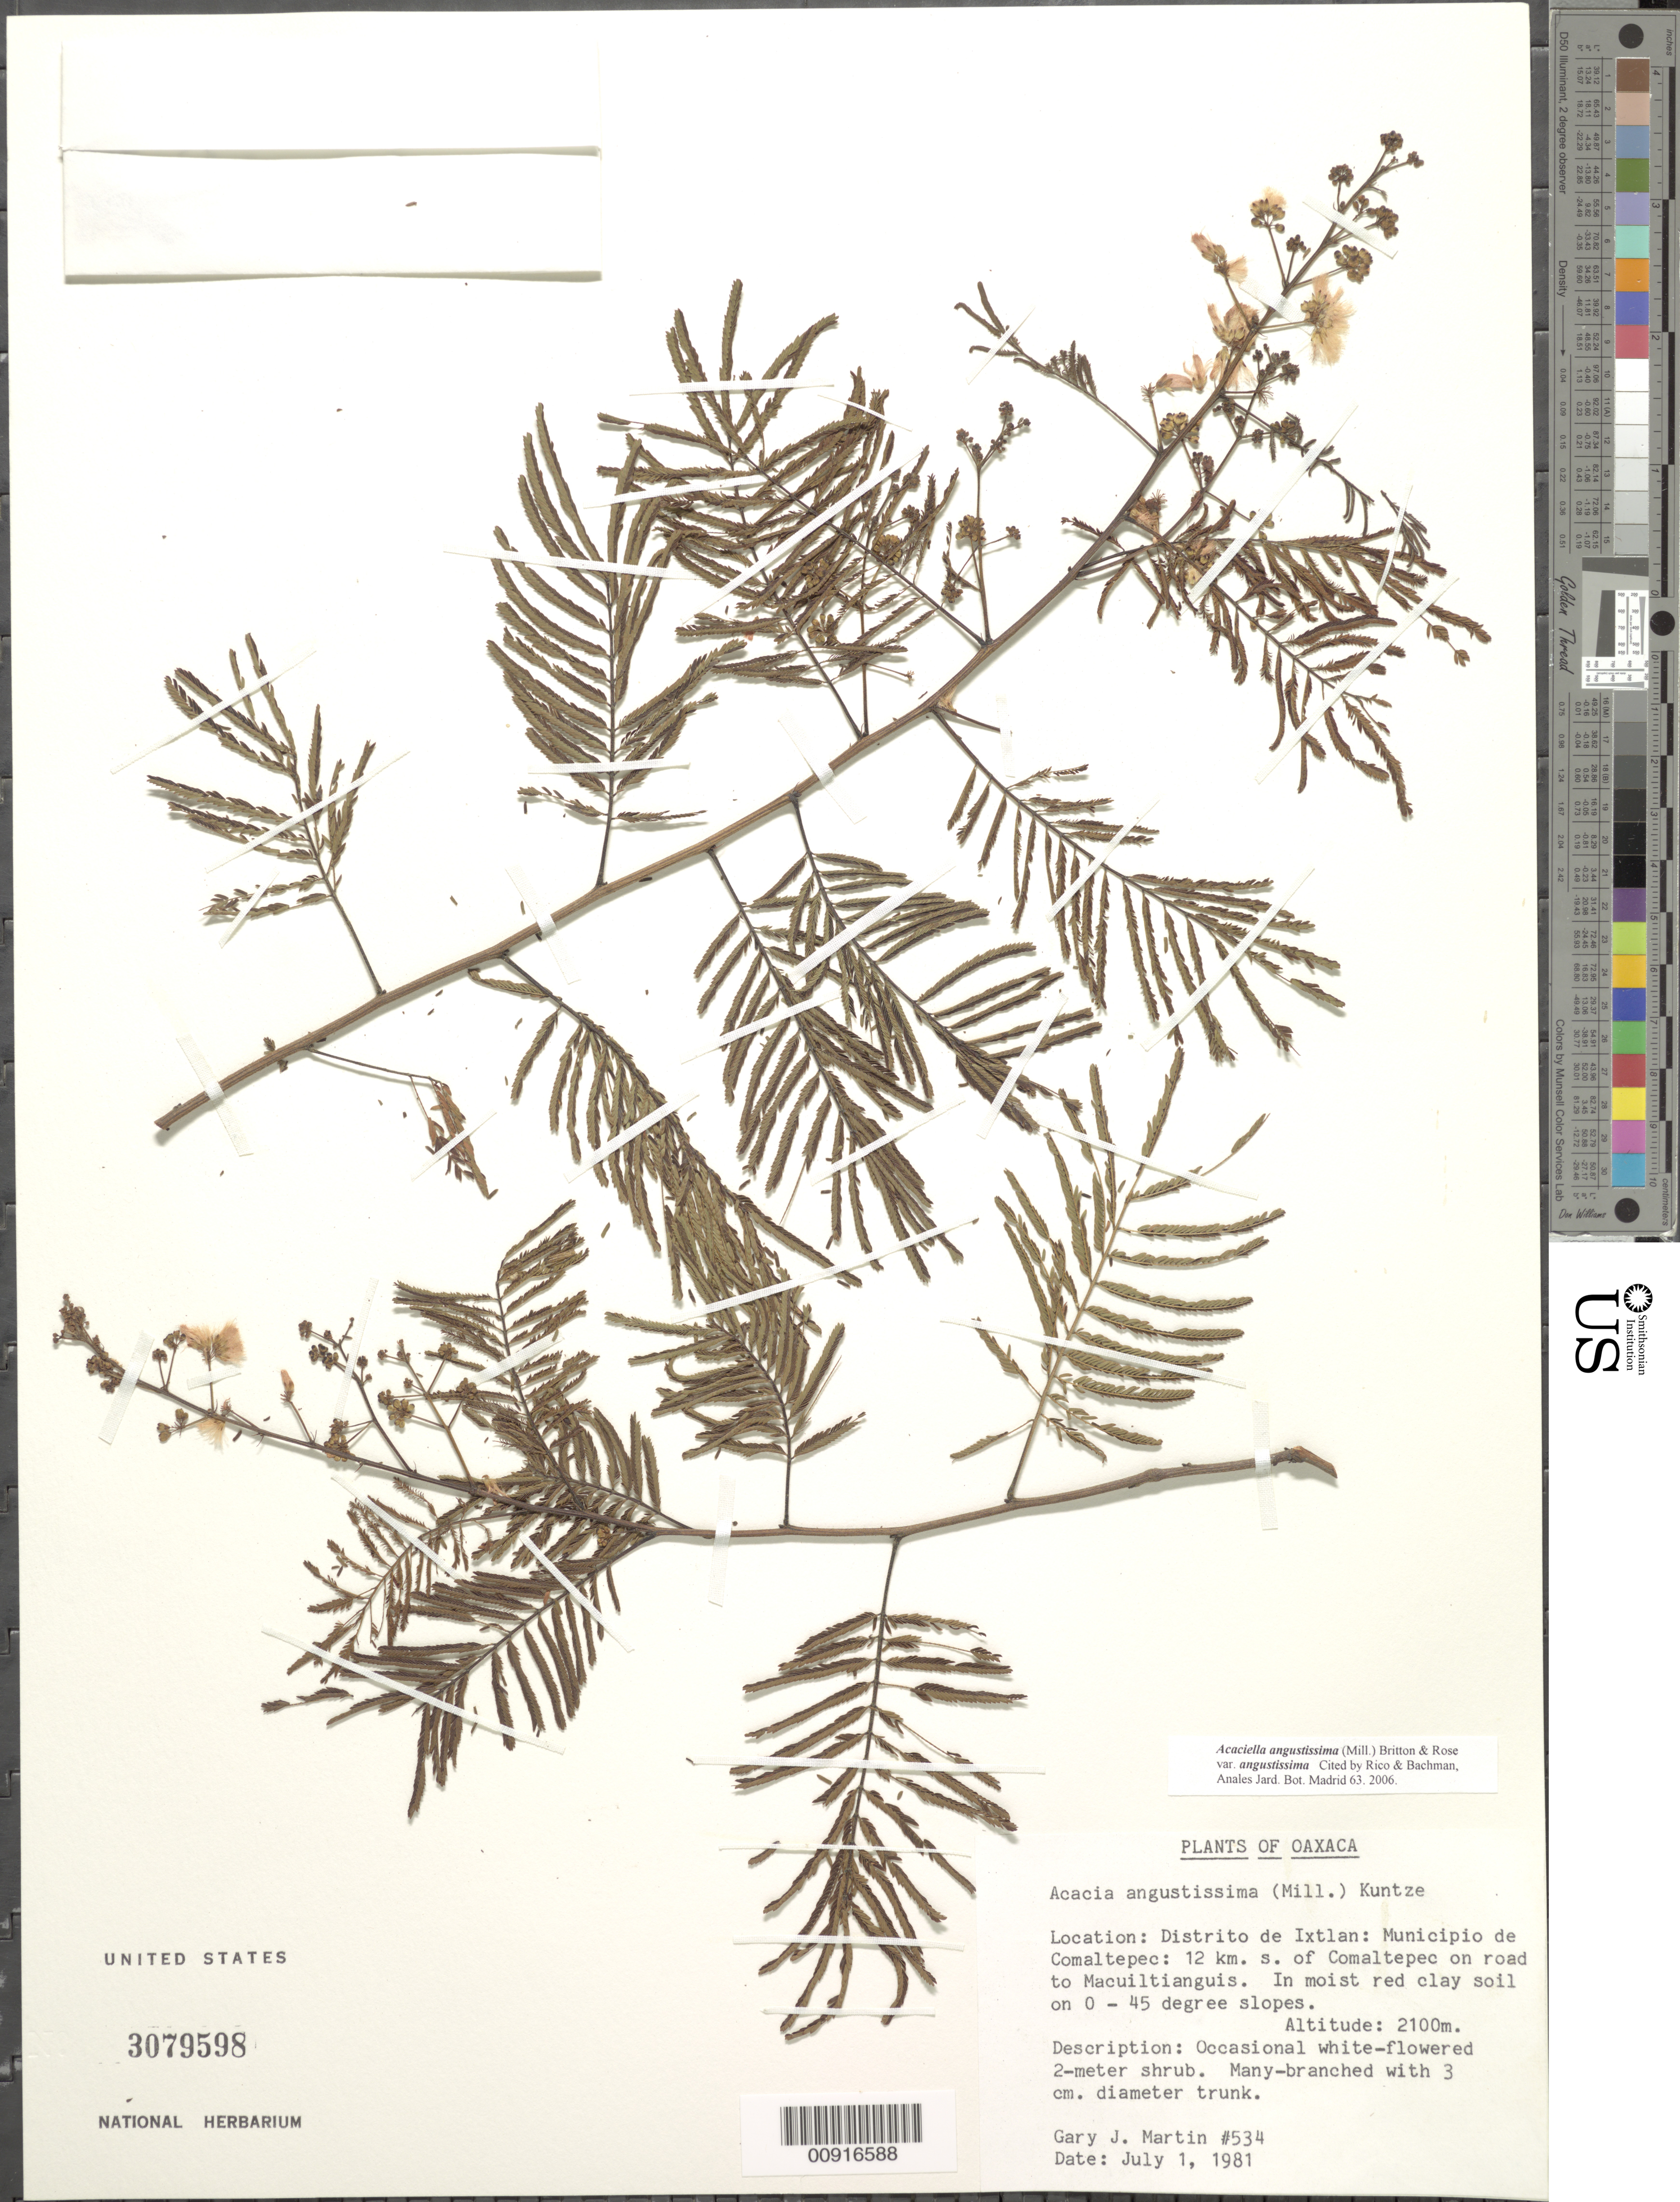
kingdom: Plantae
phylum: Tracheophyta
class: Magnoliopsida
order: Fabales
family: Fabaceae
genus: Acaciella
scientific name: Acaciella angustissima var. angustissima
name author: (Mill.) Britton & Rose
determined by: Rico, L.; Bachman, --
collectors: G. J. Martin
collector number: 534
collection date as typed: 01 Jul 1981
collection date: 1981-07-01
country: Mexico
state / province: Oaxaca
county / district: Ixtlán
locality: Oaxaca: Distrito de Ixtlán: Municipio de Comaltepec: 12 km. S of Comaltepec on road to Macuiltianguis.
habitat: In moist red clay soil on 0 - 45 degree slopes.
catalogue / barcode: US 3079598